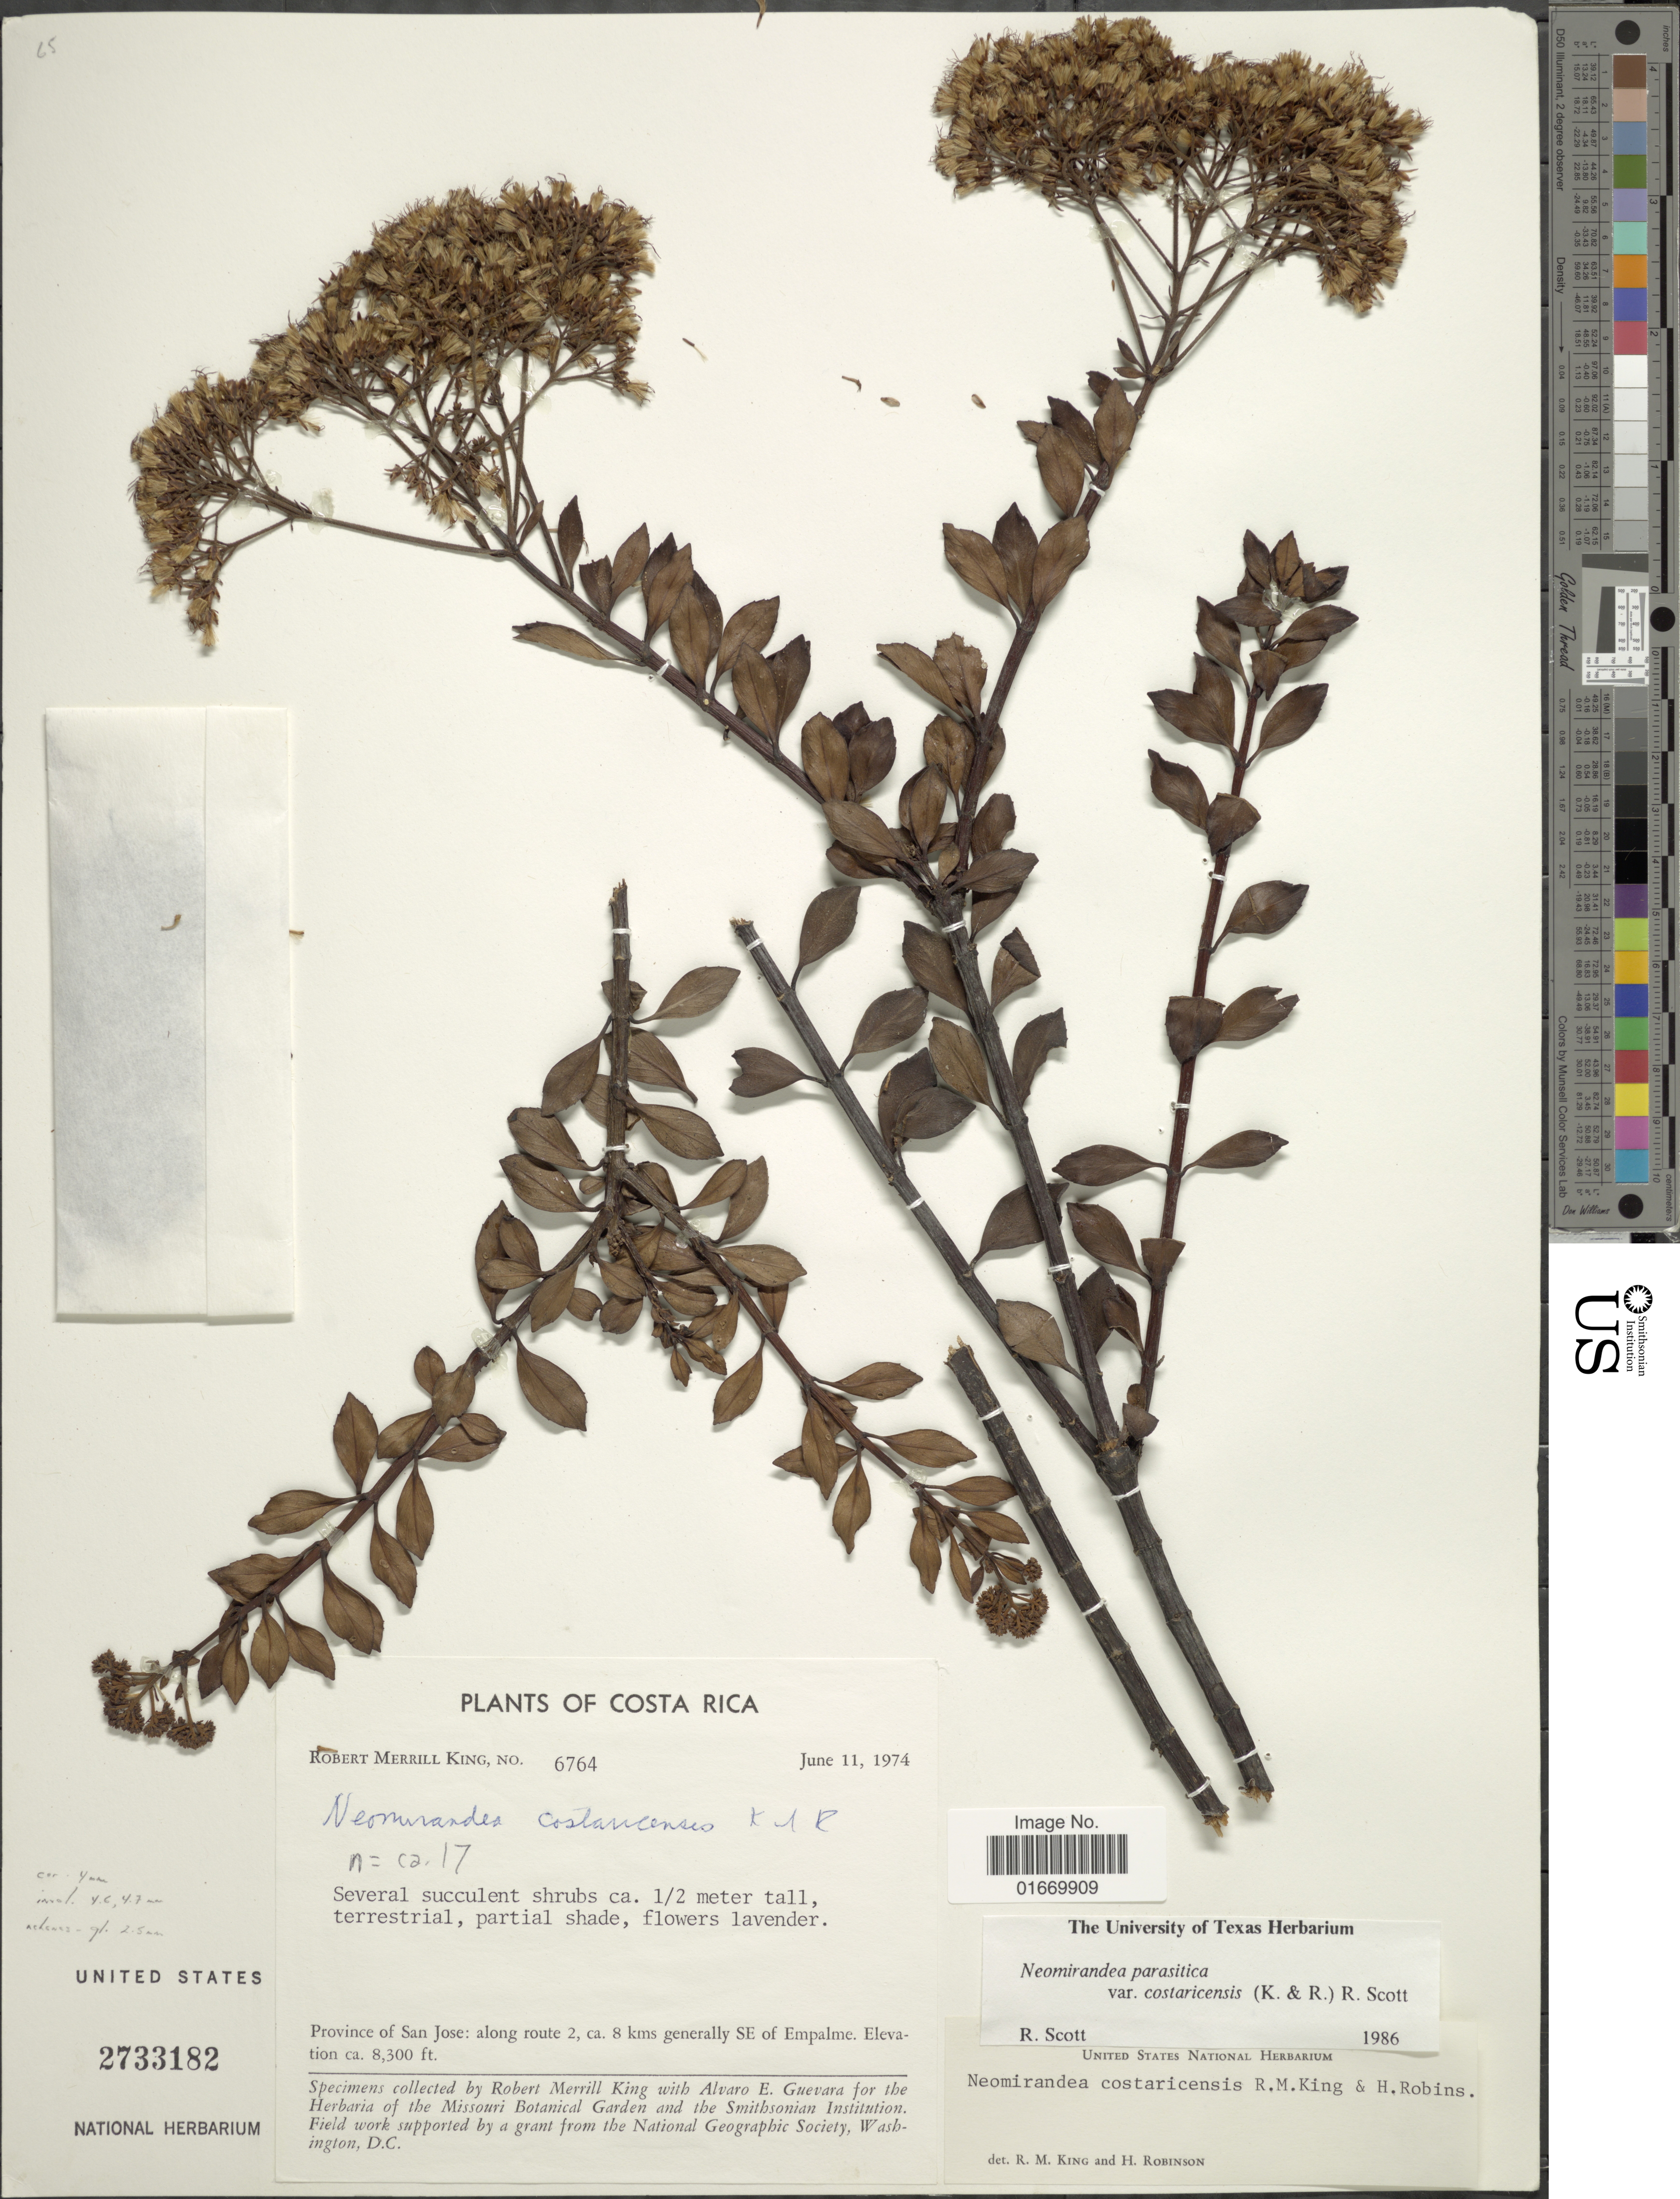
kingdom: Plantae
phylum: Tracheophyta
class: Magnoliopsida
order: Asterales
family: Asteraceae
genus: Neomirandea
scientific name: Neomirandea costaricensis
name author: R.M. King & H. Rob.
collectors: R. M. King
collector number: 6764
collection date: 1974-06-11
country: Costa Rica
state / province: San José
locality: Along route 2, ca 8 kms generally SE of Empalme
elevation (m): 2530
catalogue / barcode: US 2733182